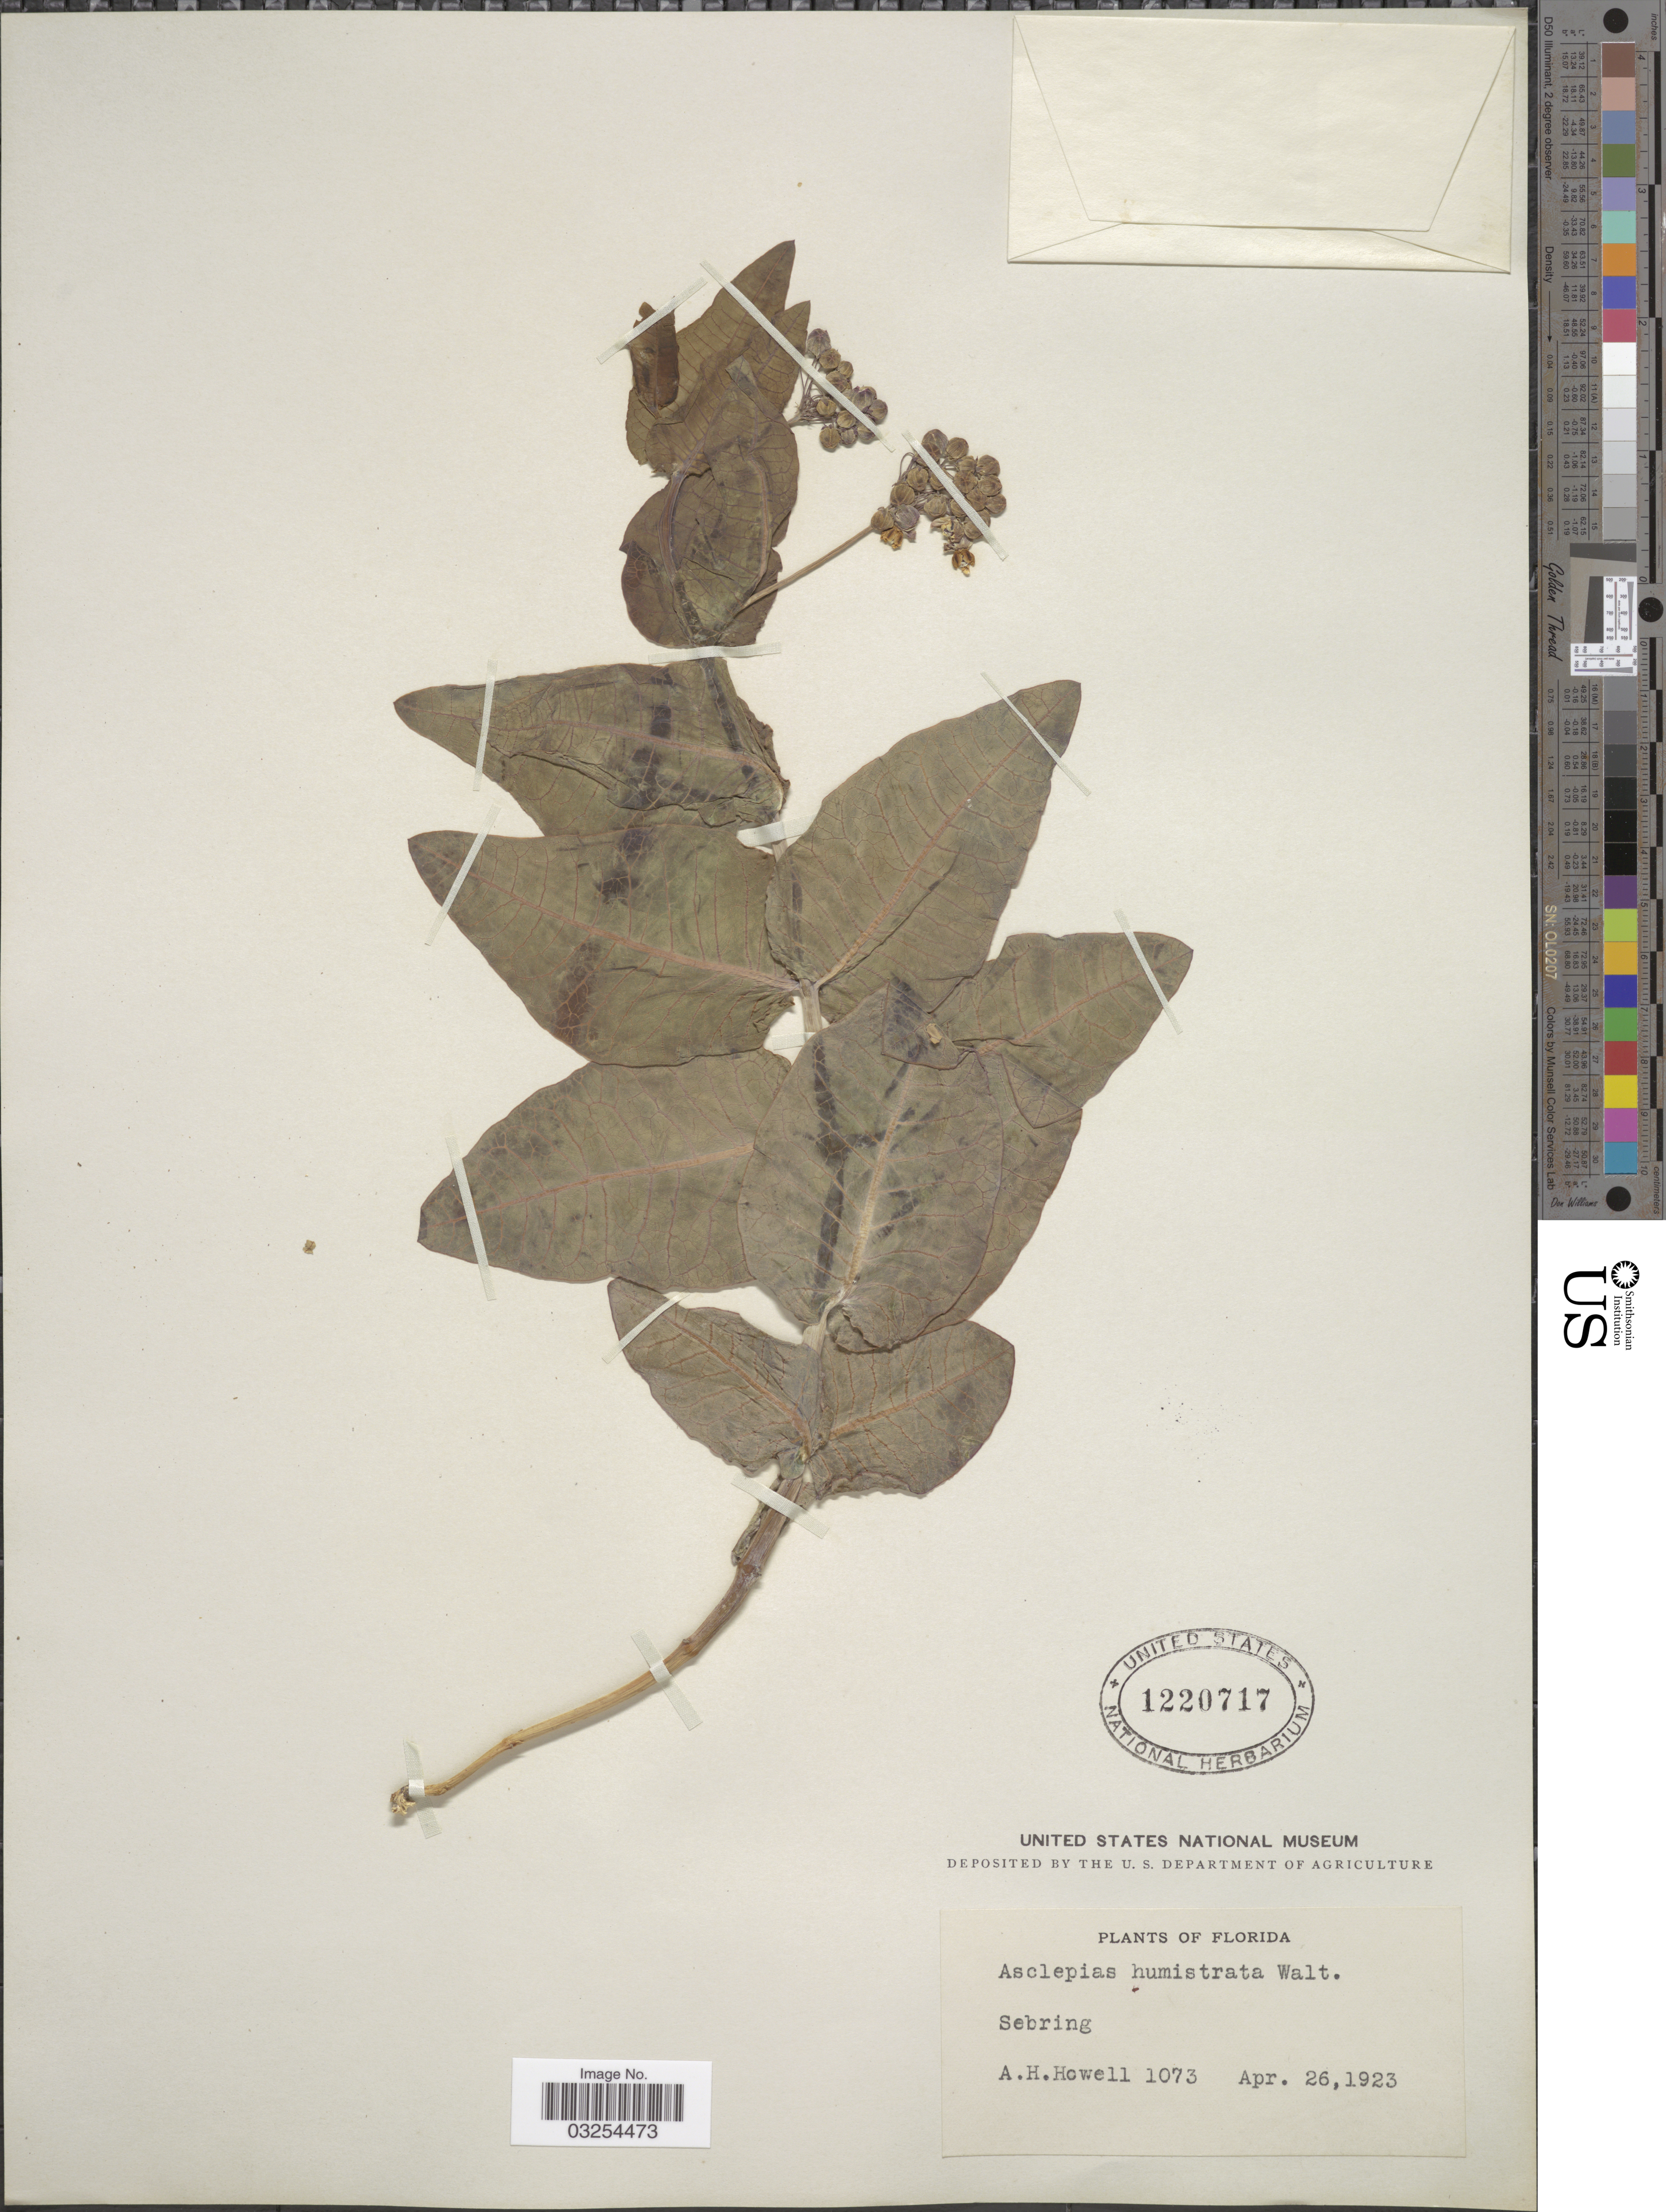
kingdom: Plantae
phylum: Tracheophyta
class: Magnoliopsida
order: Gentianales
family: Apocynaceae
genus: Asclepias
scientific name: Asclepias humistrata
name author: Walter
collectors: A. Howell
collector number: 1073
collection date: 1923-04-26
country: United States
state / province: Florida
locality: Sebring.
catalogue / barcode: US 1220717